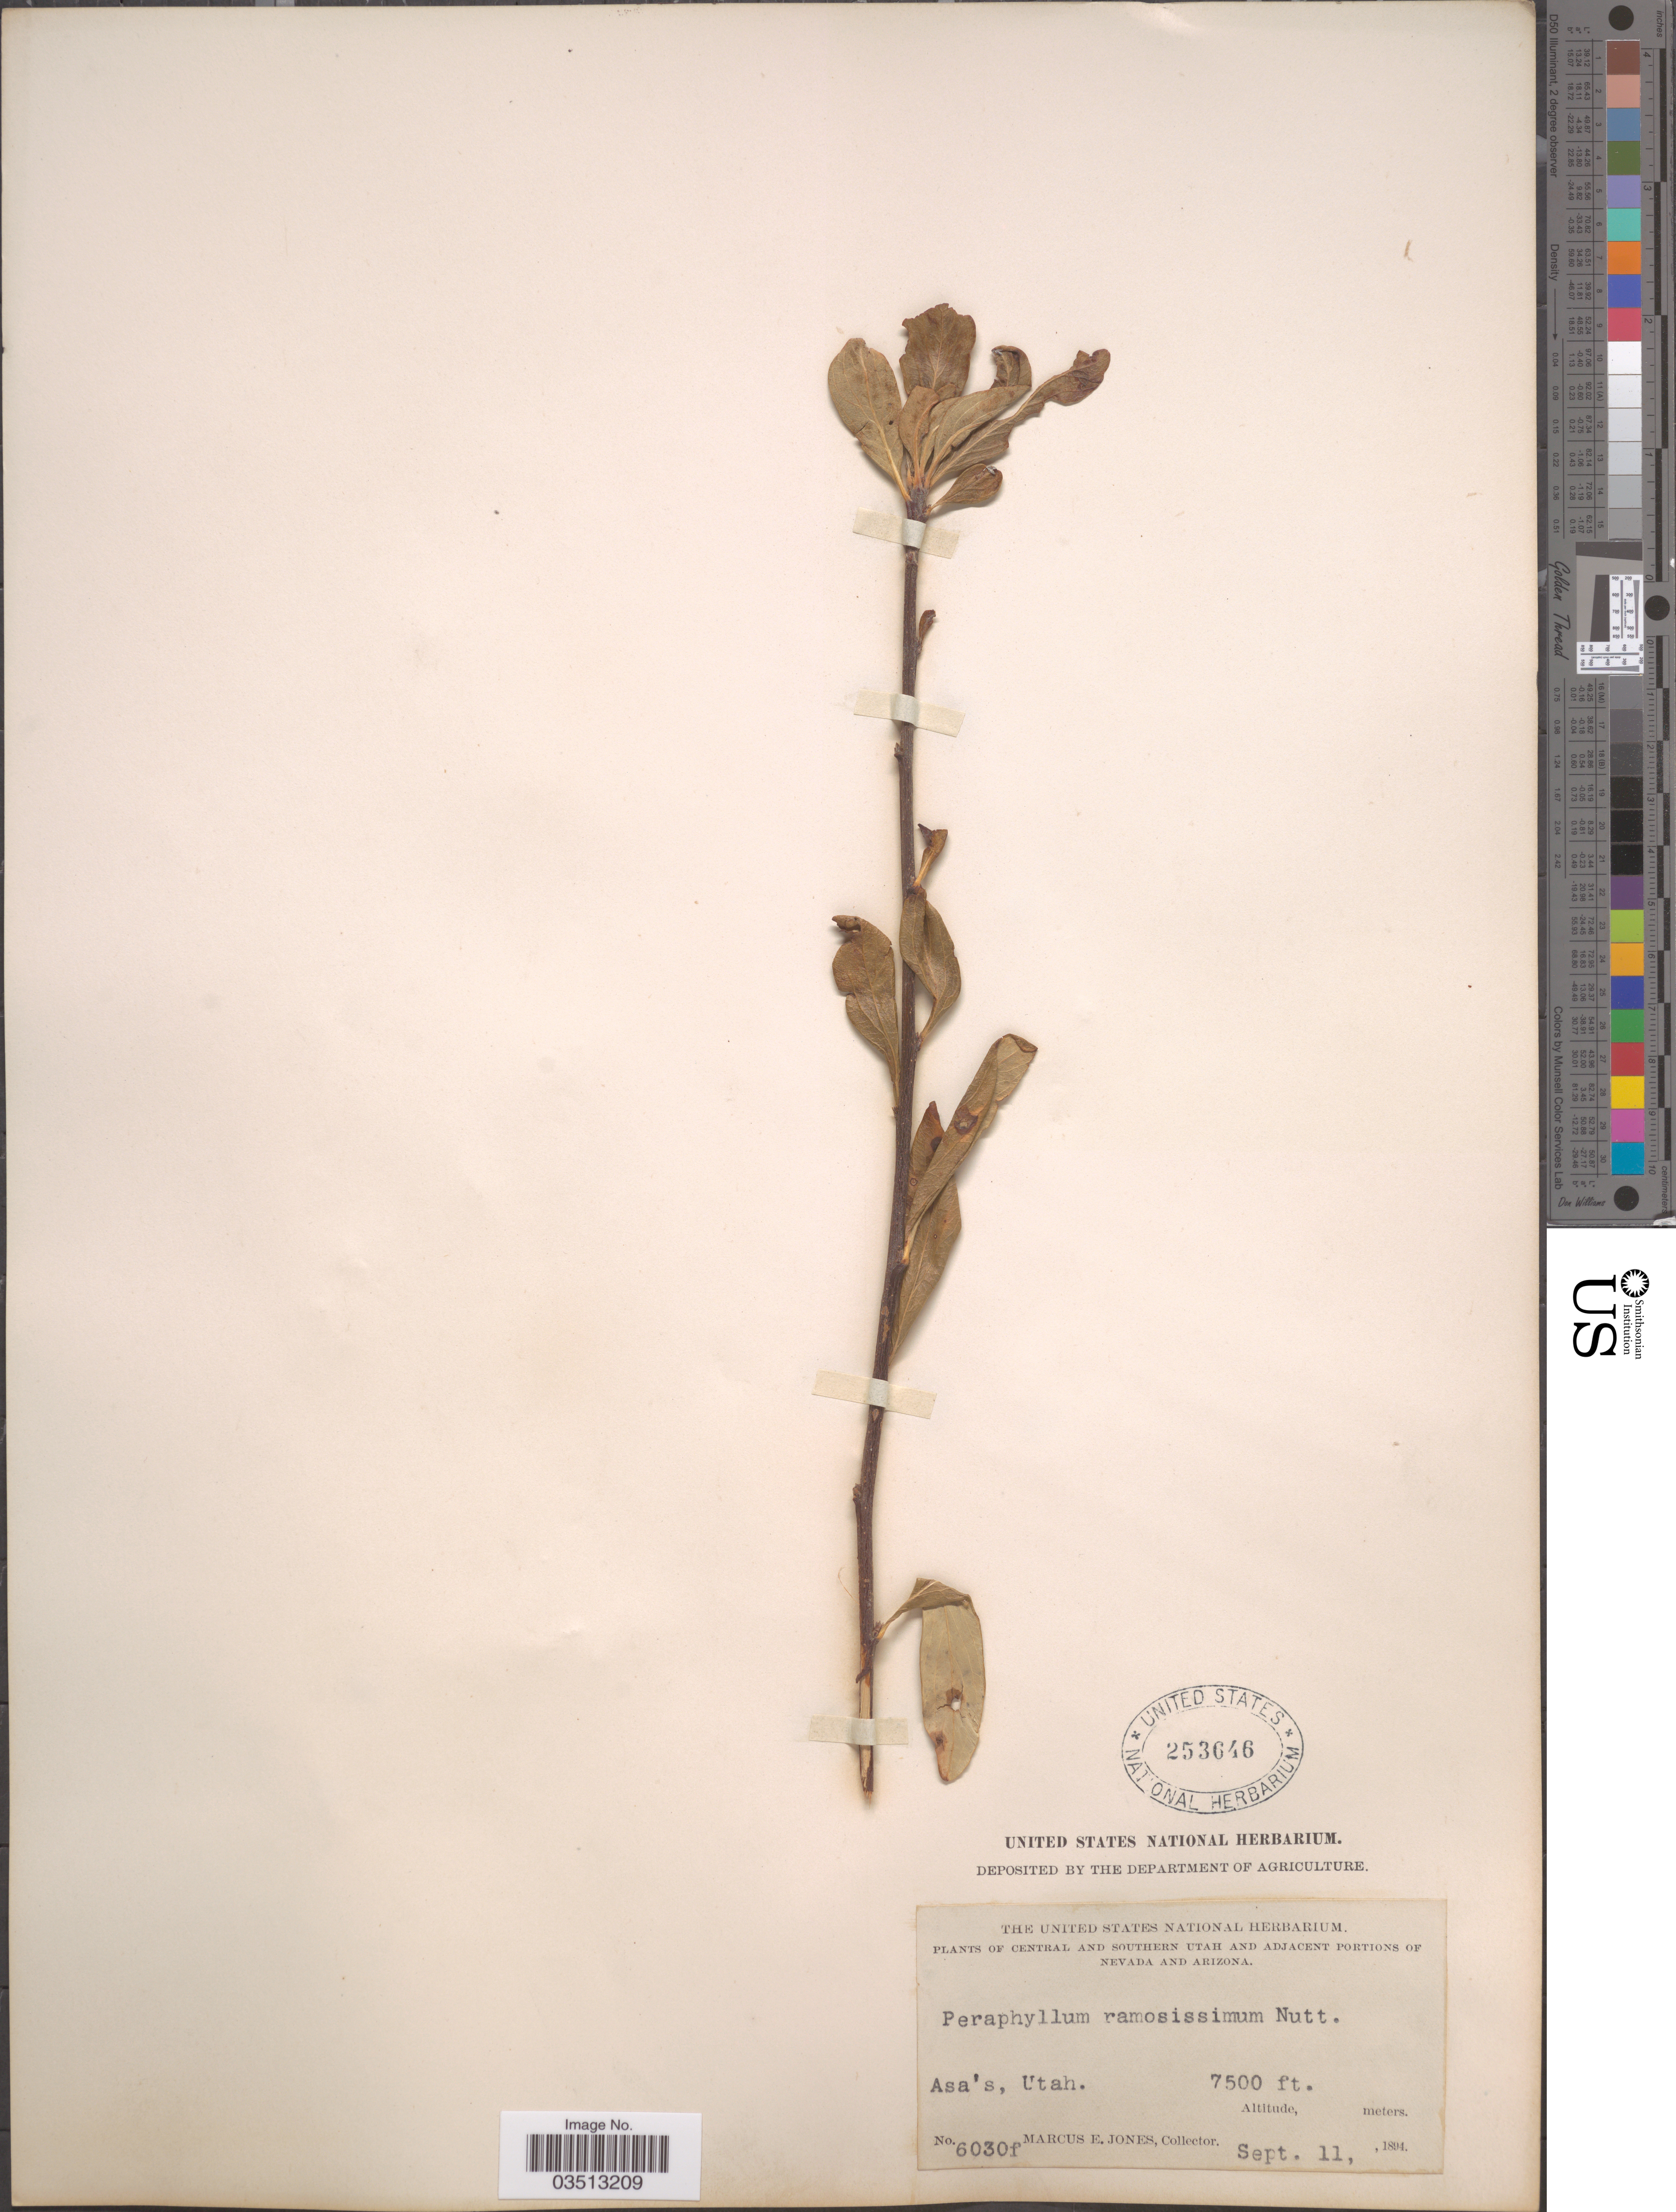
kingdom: Plantae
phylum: Tracheophyta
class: Magnoliopsida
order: Rosales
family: Rosaceae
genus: Peraphyllum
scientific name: Peraphyllum ramosissimum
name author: Nutt.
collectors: M. E. Jones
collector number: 6030f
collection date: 1894-09-11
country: United States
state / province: Utah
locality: Central and Southern Utah. Asa's.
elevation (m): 2286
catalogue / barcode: US 253646